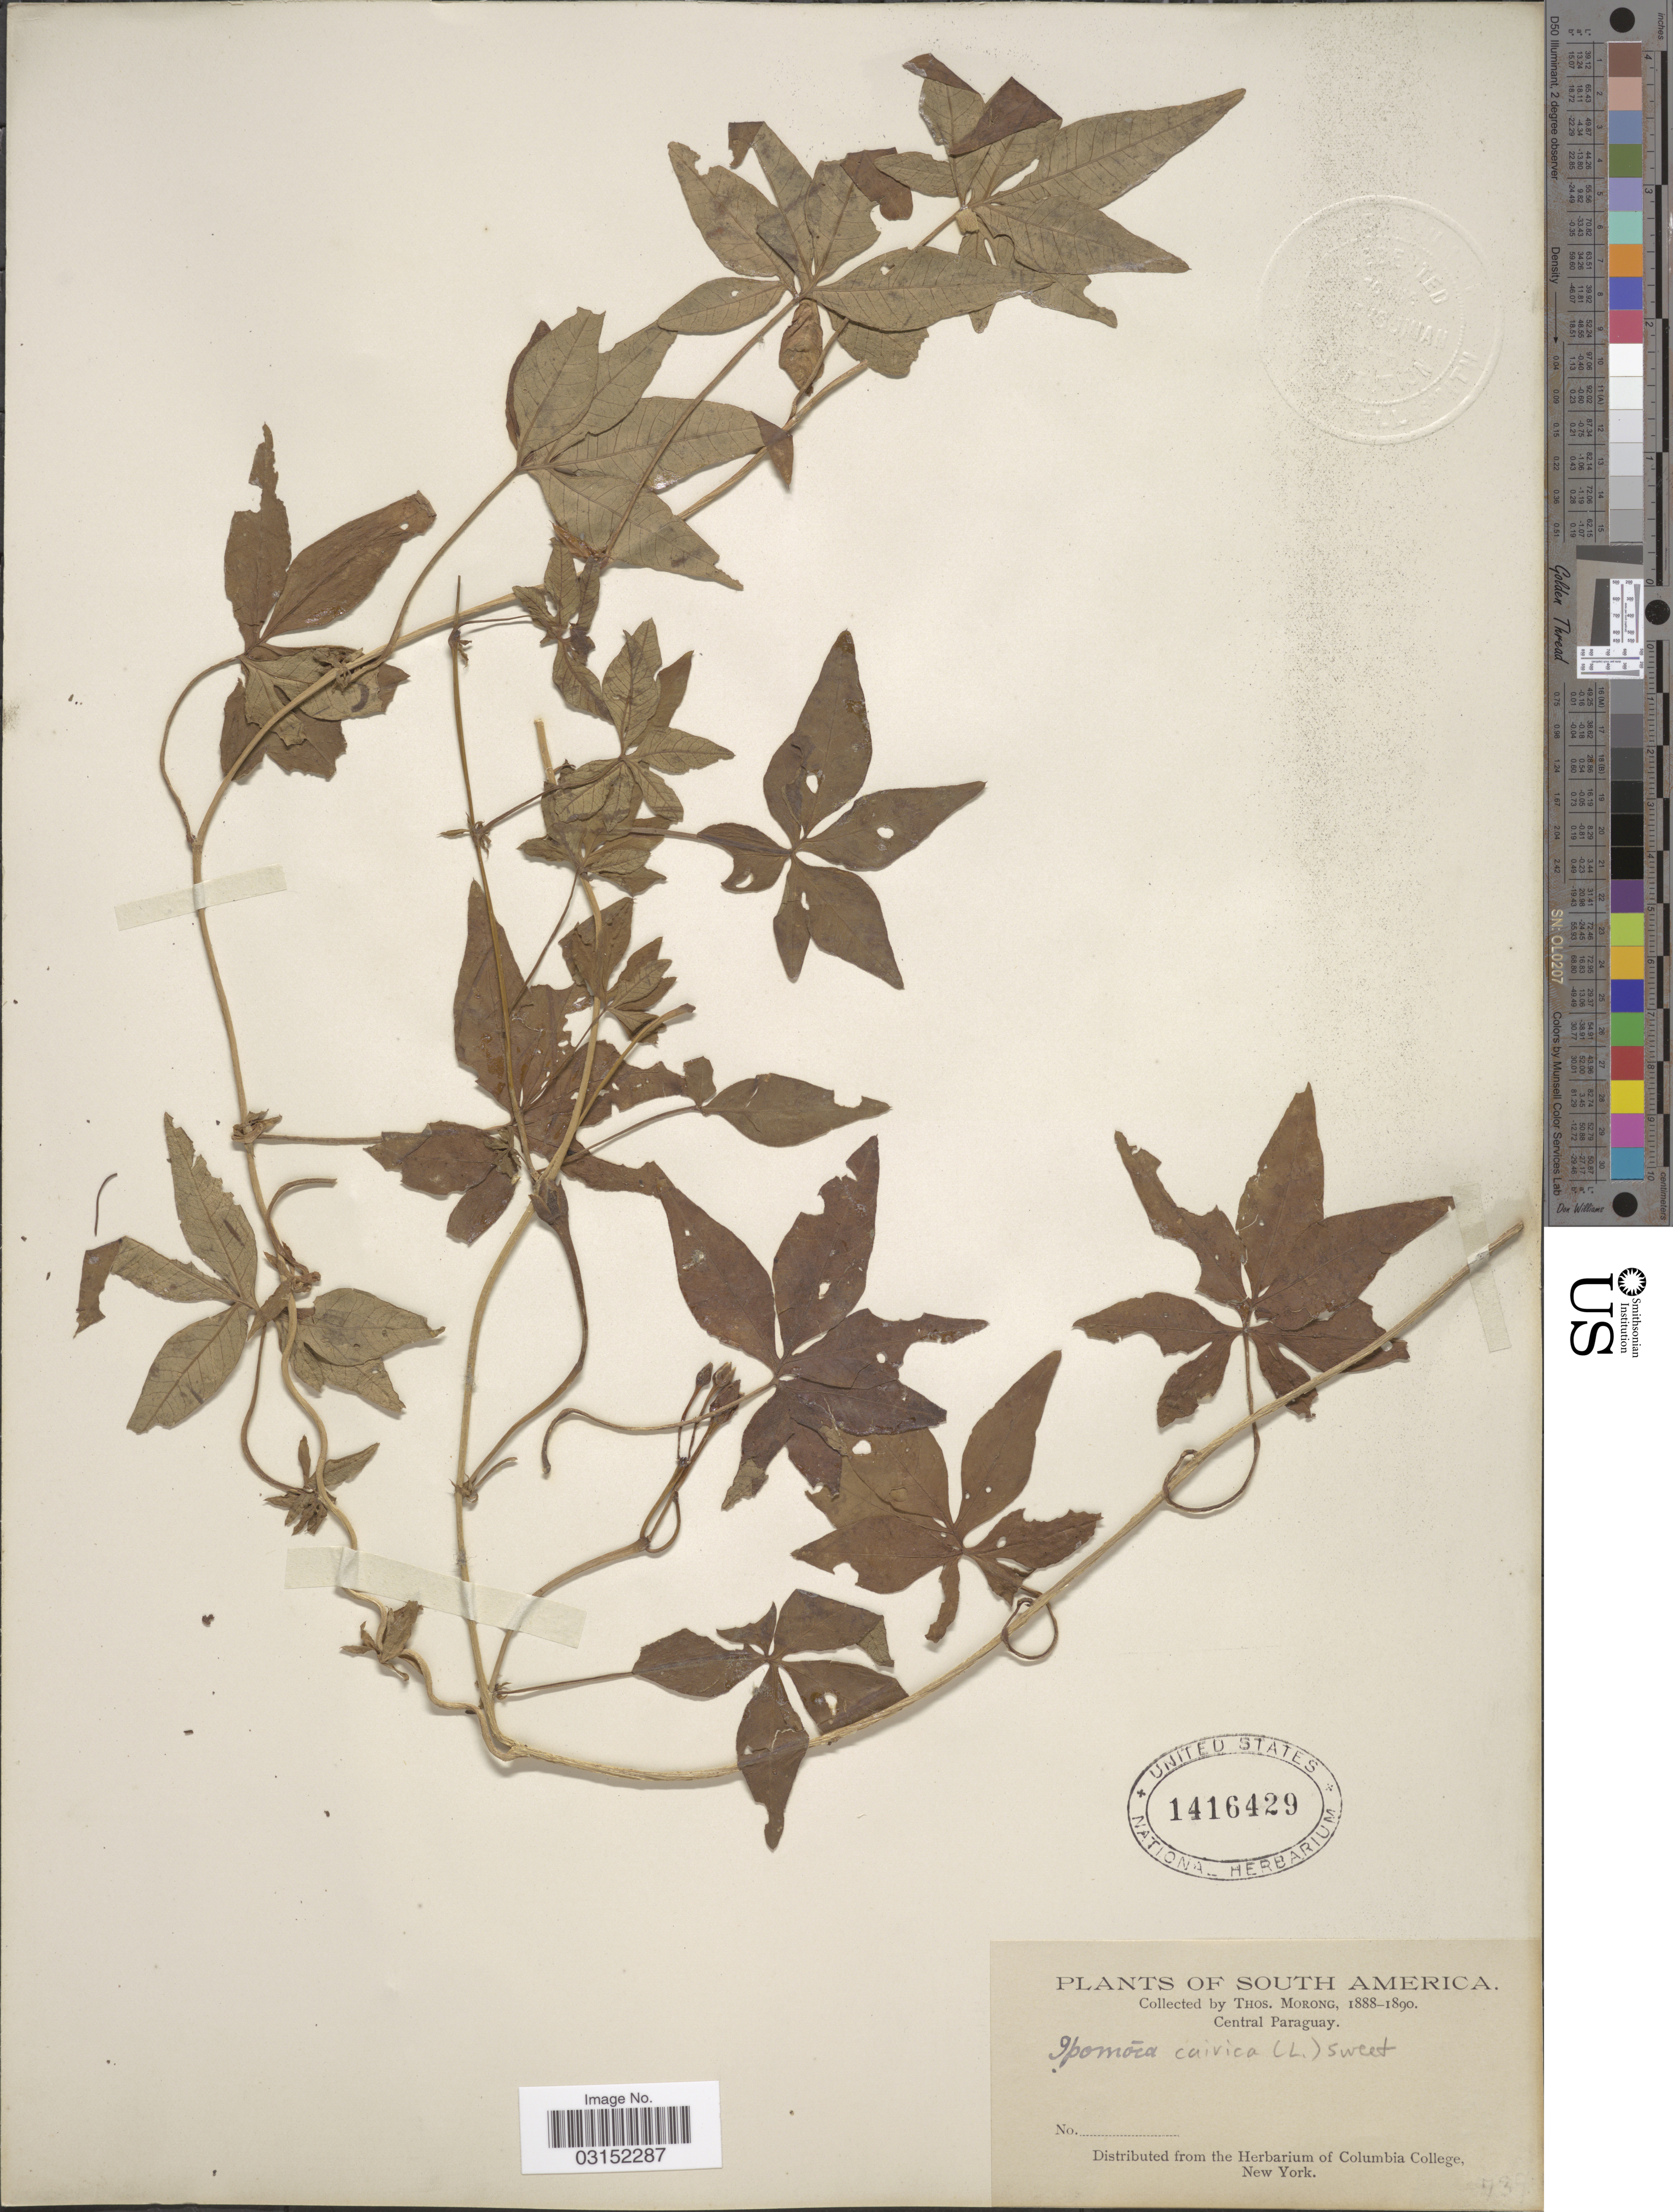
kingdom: Plantae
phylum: Tracheophyta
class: Magnoliopsida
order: Solanales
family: Convolvulaceae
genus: Ipomoea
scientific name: Ipomoea cairica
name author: (L.) Sweet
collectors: ex herb. T. Morong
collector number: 739?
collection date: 1888/1890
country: Paraguay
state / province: Central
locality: Central Paraguay.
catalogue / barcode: US 1416429